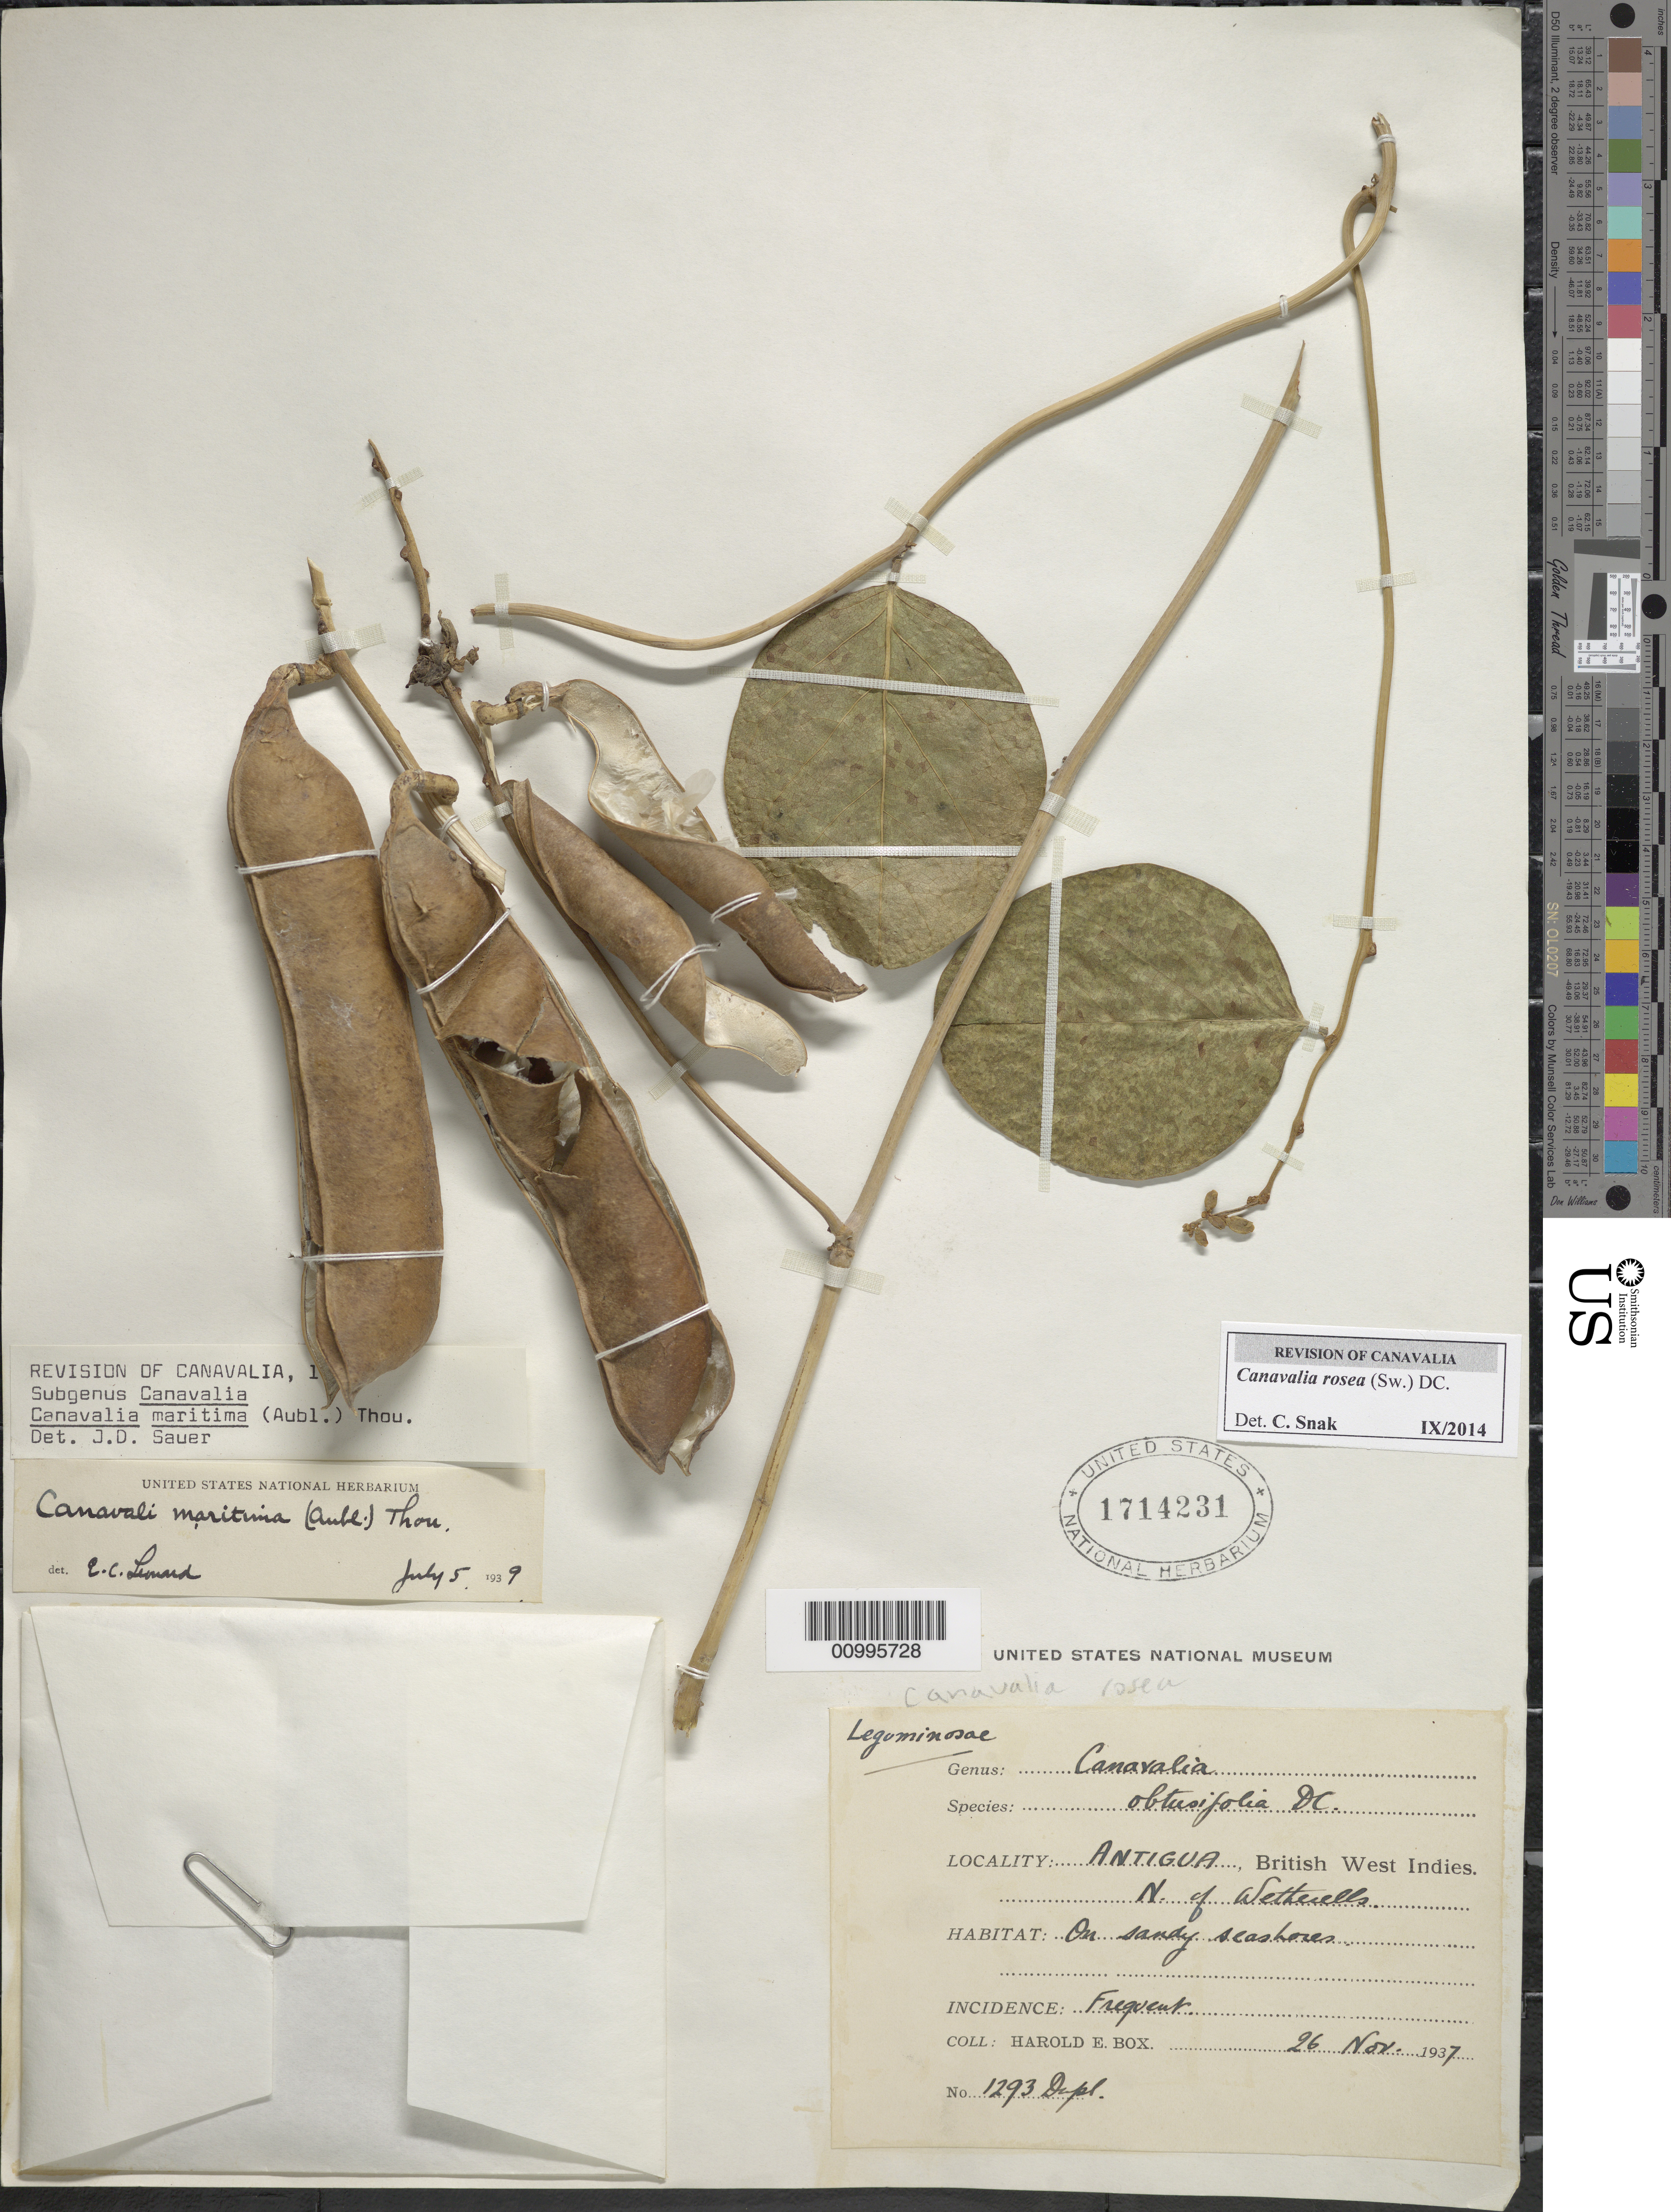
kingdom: Plantae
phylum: Tracheophyta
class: Magnoliopsida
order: Fabales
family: Fabaceae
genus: Canavalia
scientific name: Canavalia rosea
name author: (Sw.) DC.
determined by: Snak, C.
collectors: H. E. Box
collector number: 1293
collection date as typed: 26 Nov 1937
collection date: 1937-11-26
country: Antigua and Barbuda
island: Antigua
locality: N. of Weatherills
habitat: On sandy seashores. Frequent.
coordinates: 0 N, 0 E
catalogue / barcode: US 1714231